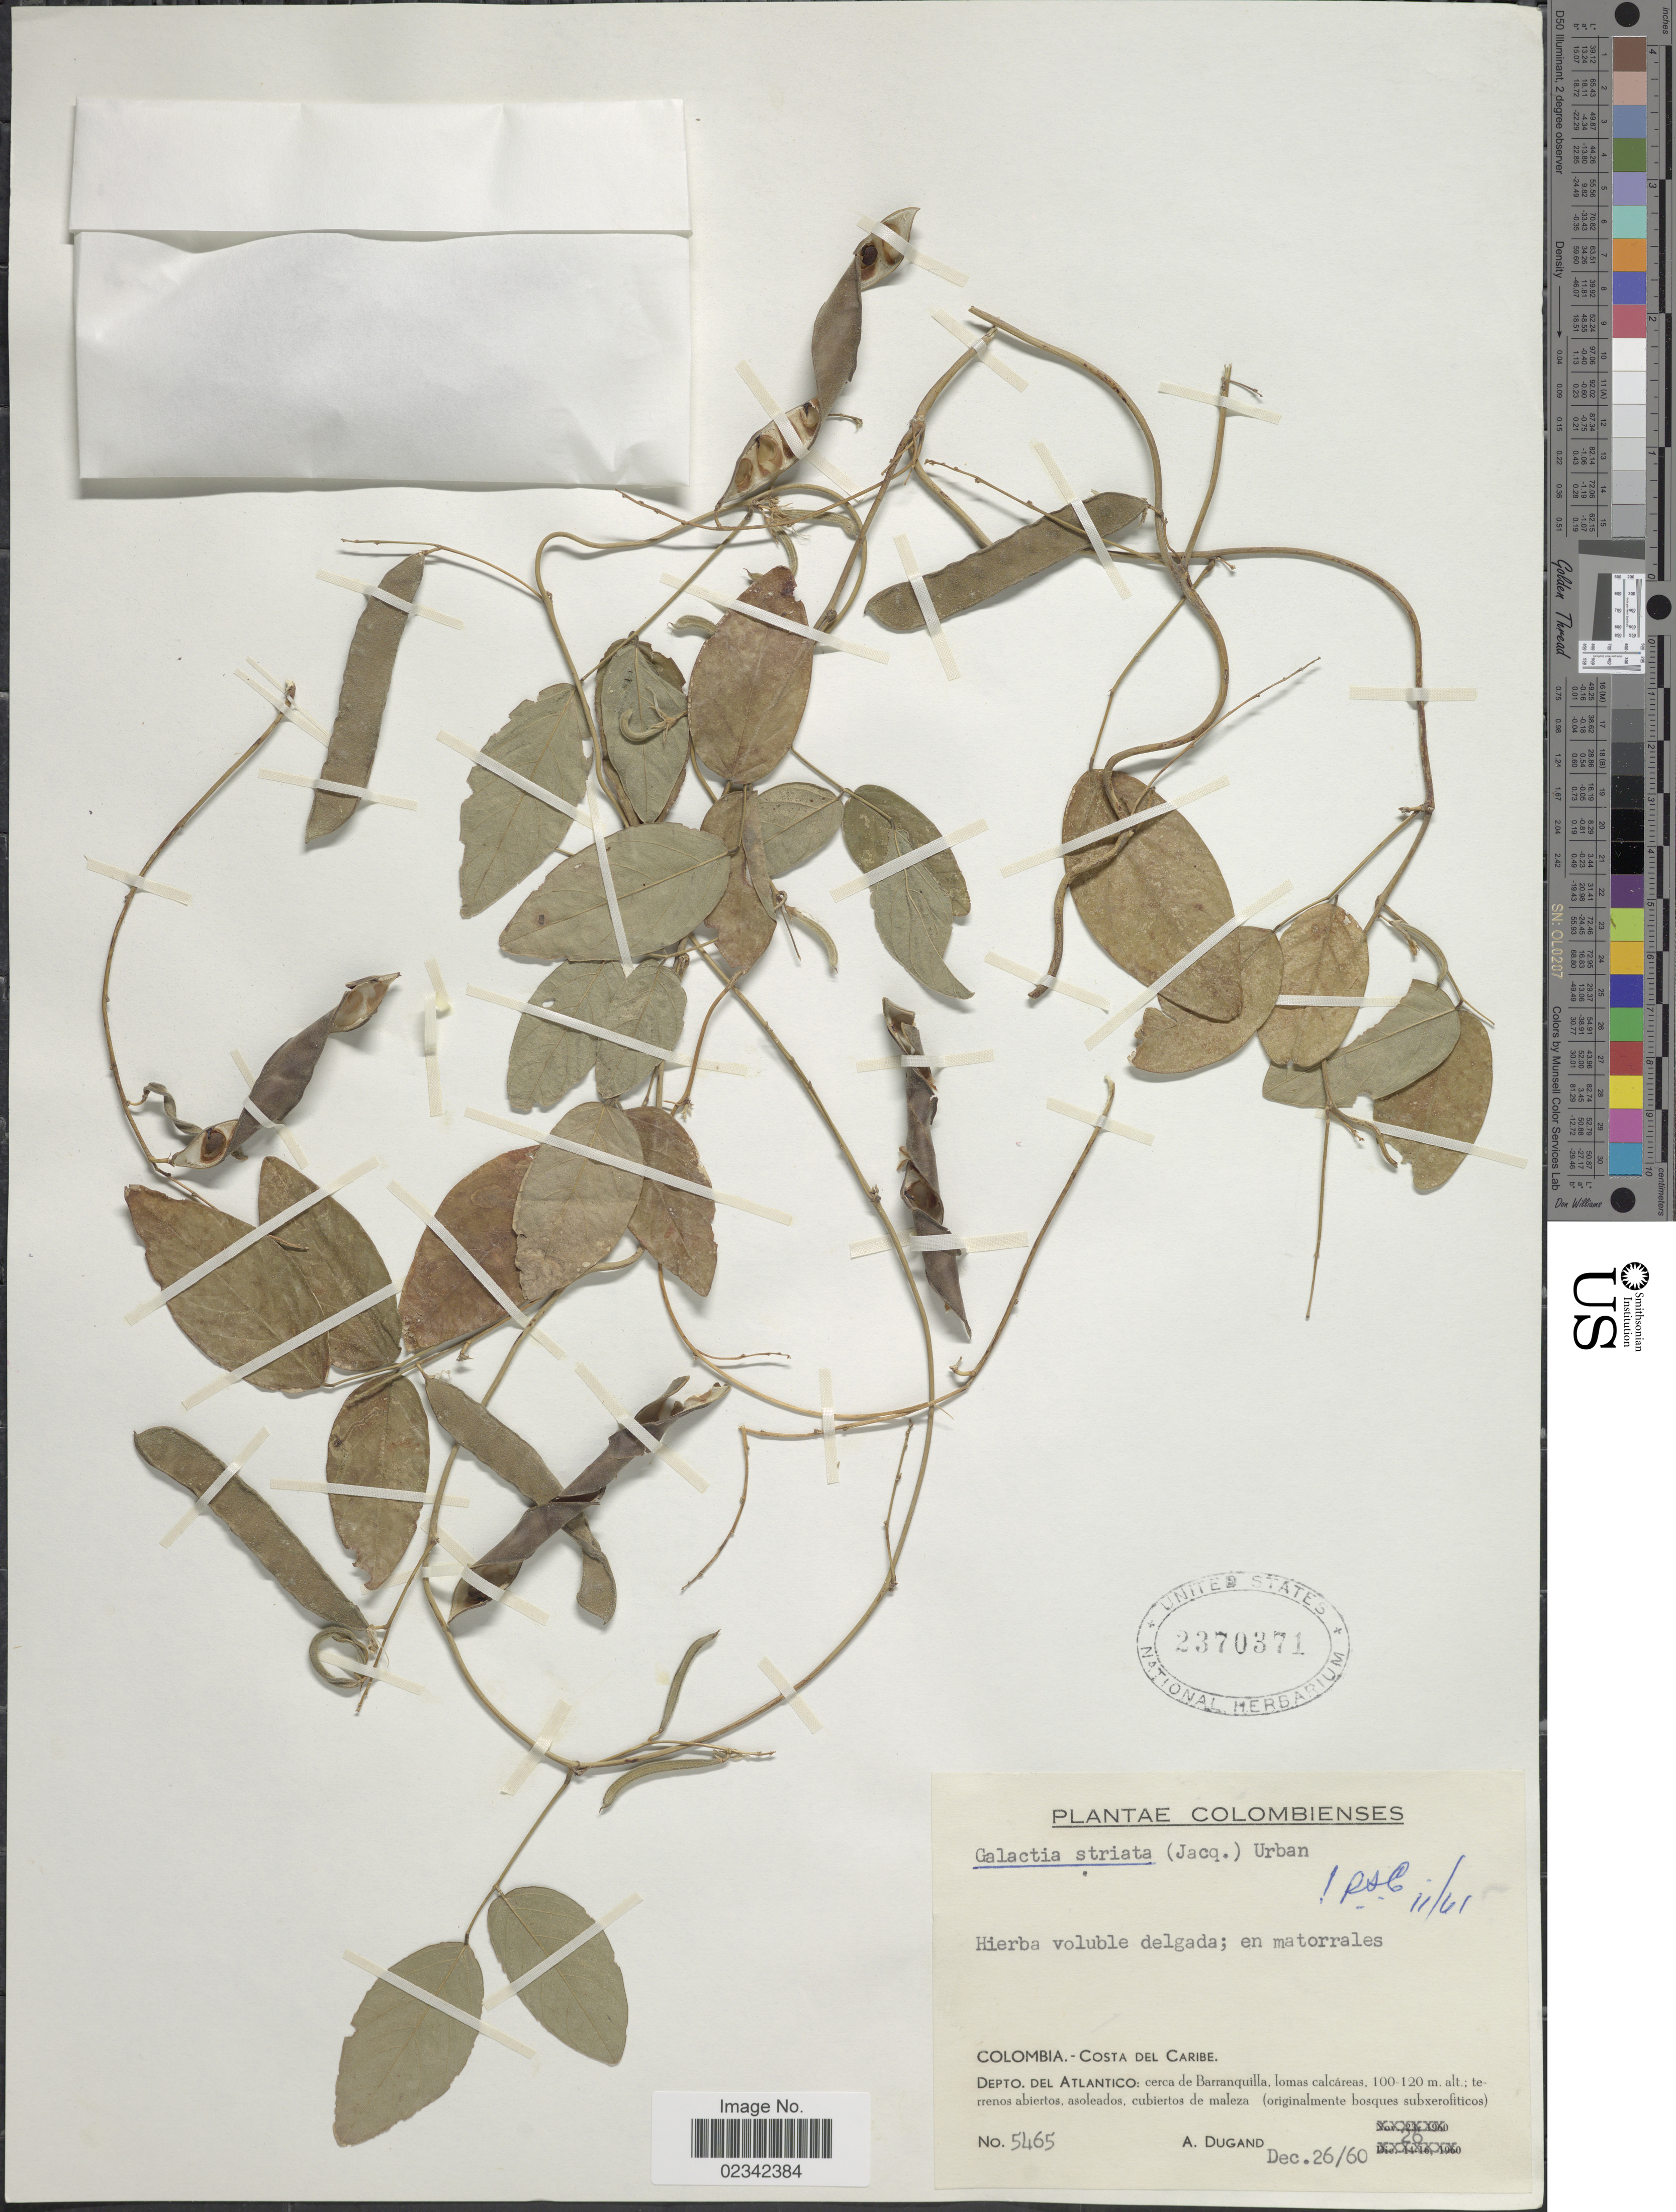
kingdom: Plantae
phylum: Tracheophyta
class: Magnoliopsida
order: Fabales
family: Fabaceae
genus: Galactia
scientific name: Galactia striata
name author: (Jacq.) Urb.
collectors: A. Dugand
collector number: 5465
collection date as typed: Transcribed d/m/y: 26/12/60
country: Colombia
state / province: Atlántico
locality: Costa del Caribe, cerca de Barranquilla, lomas calcareas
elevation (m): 100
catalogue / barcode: US 2370371